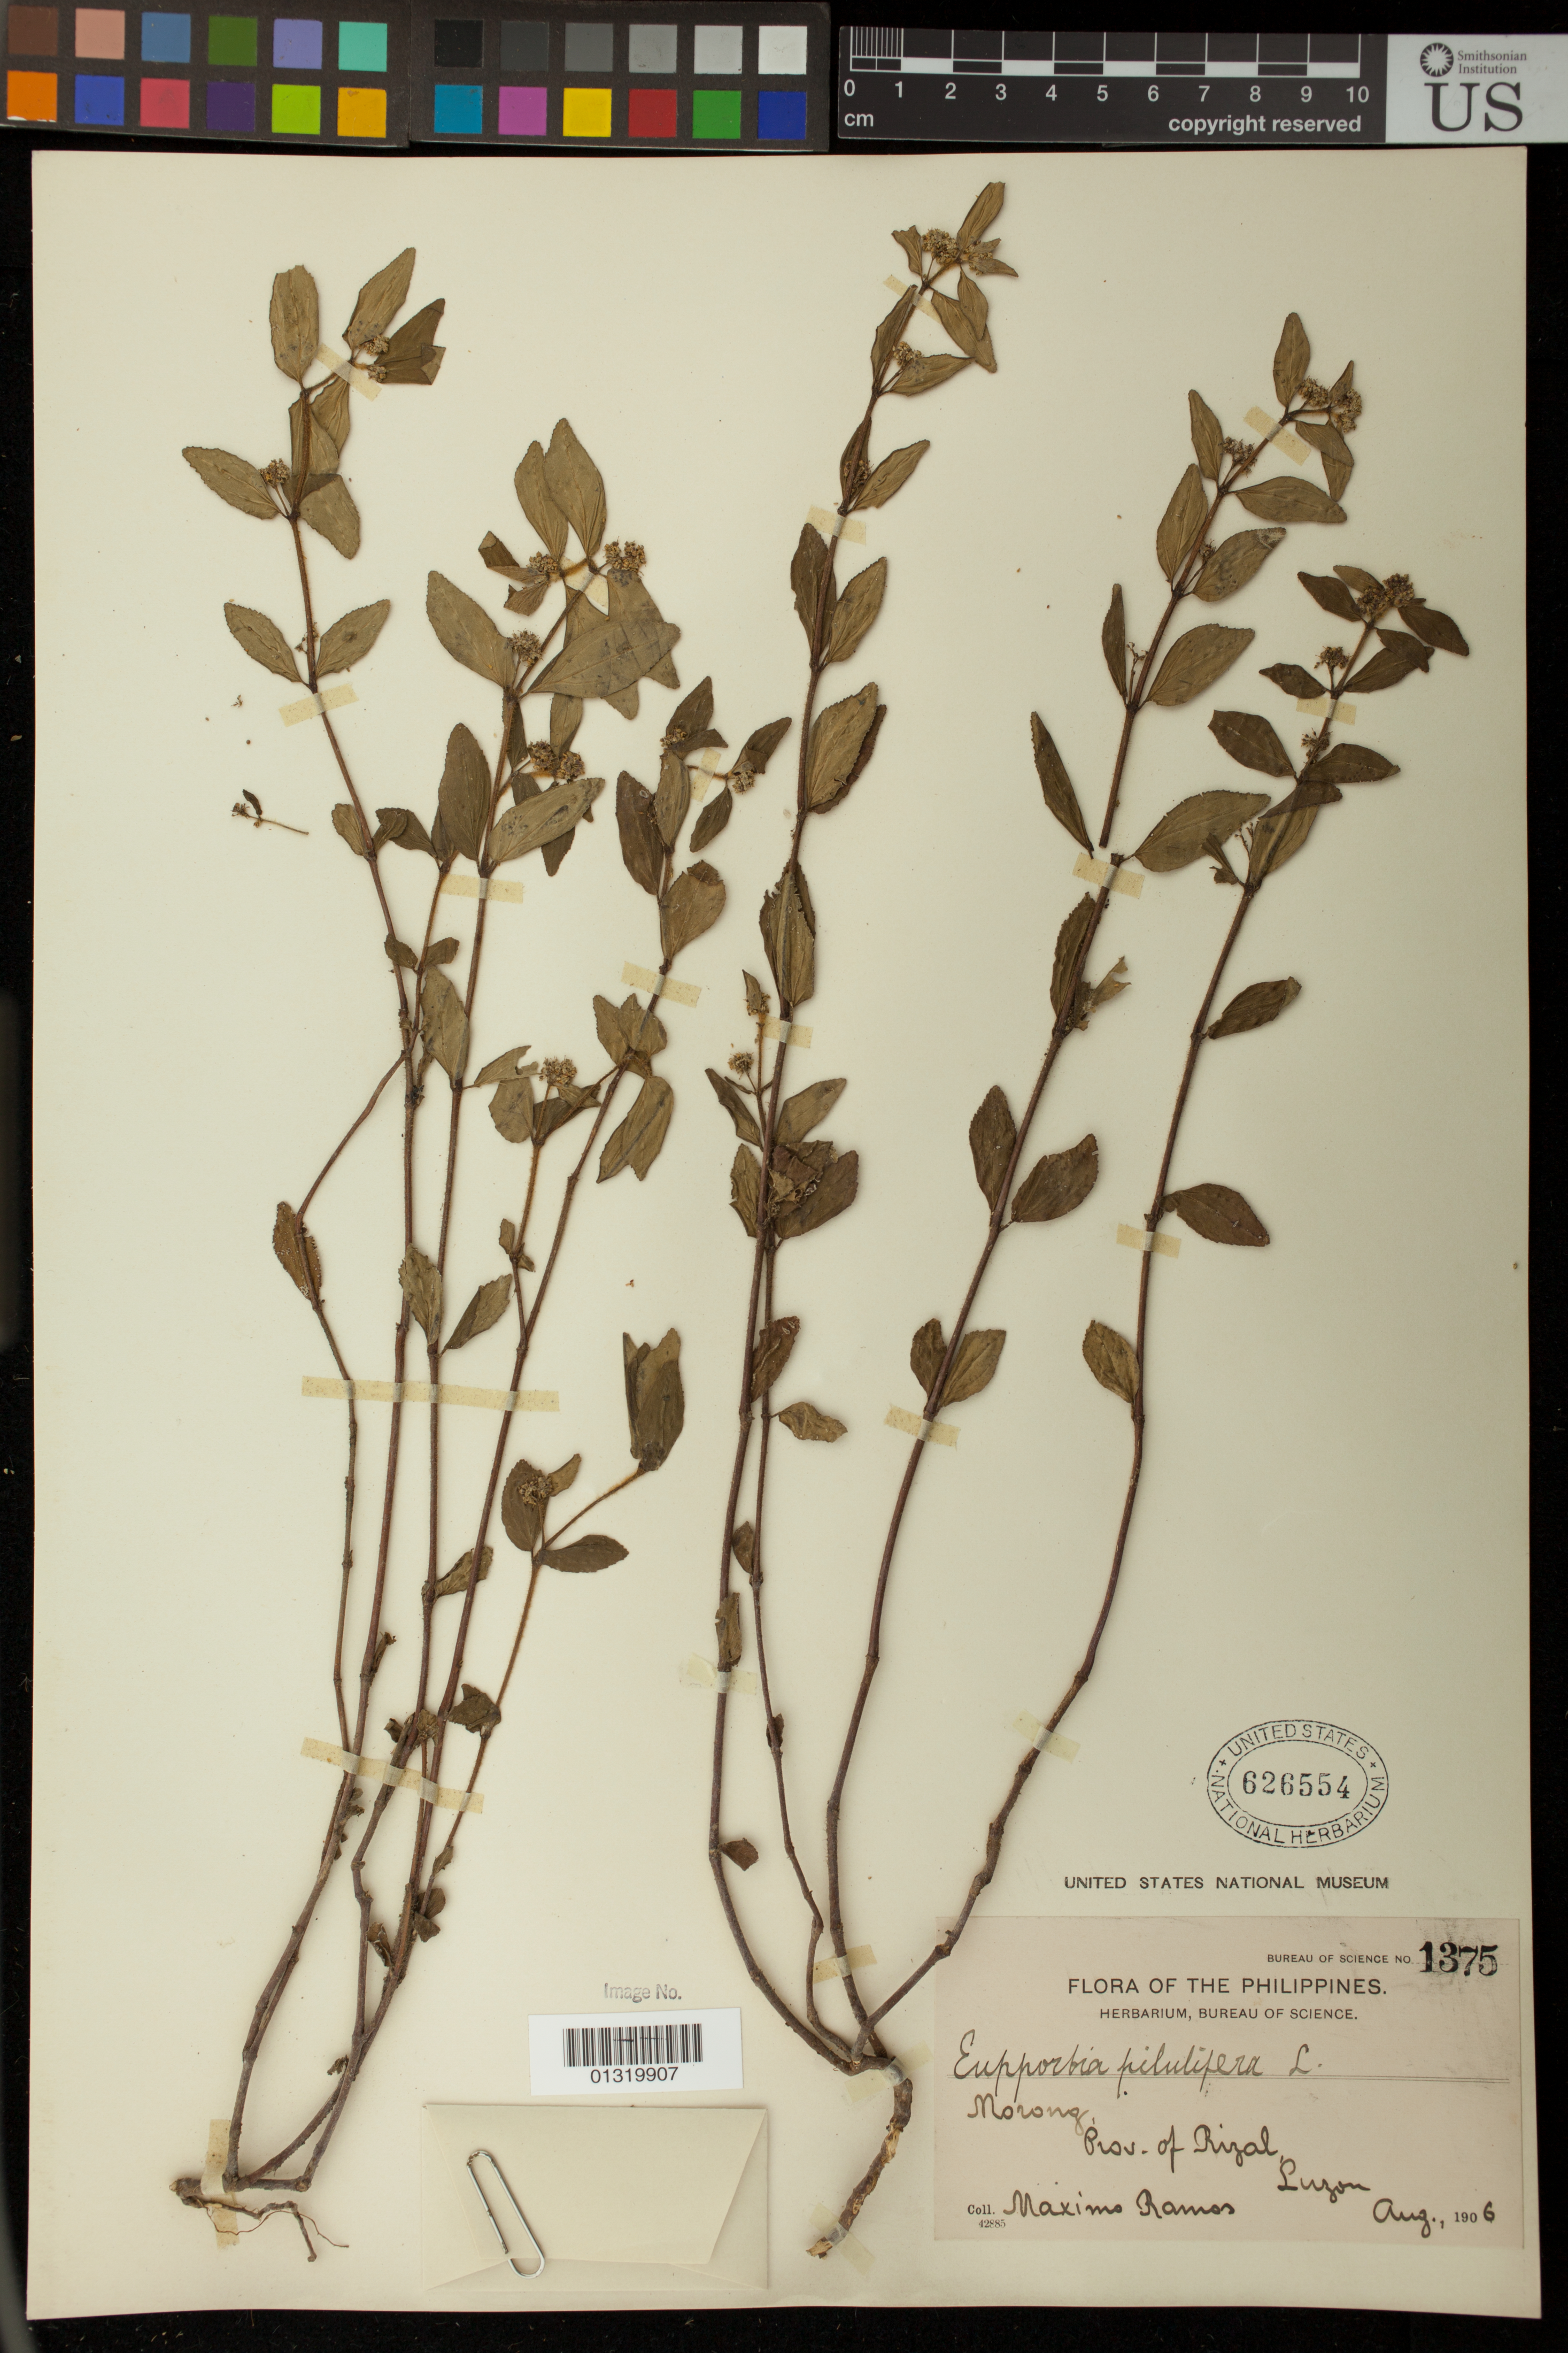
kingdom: Plantae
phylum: Tracheophyta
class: Magnoliopsida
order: Malpighiales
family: Euphorbiaceae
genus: Euphorbia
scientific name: Euphorbia hirta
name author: L.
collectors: M. Ramos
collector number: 1375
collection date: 1906-08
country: Philippines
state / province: Calabarzon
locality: Morong; Prov. of Rizal; Luzon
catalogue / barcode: US 626554